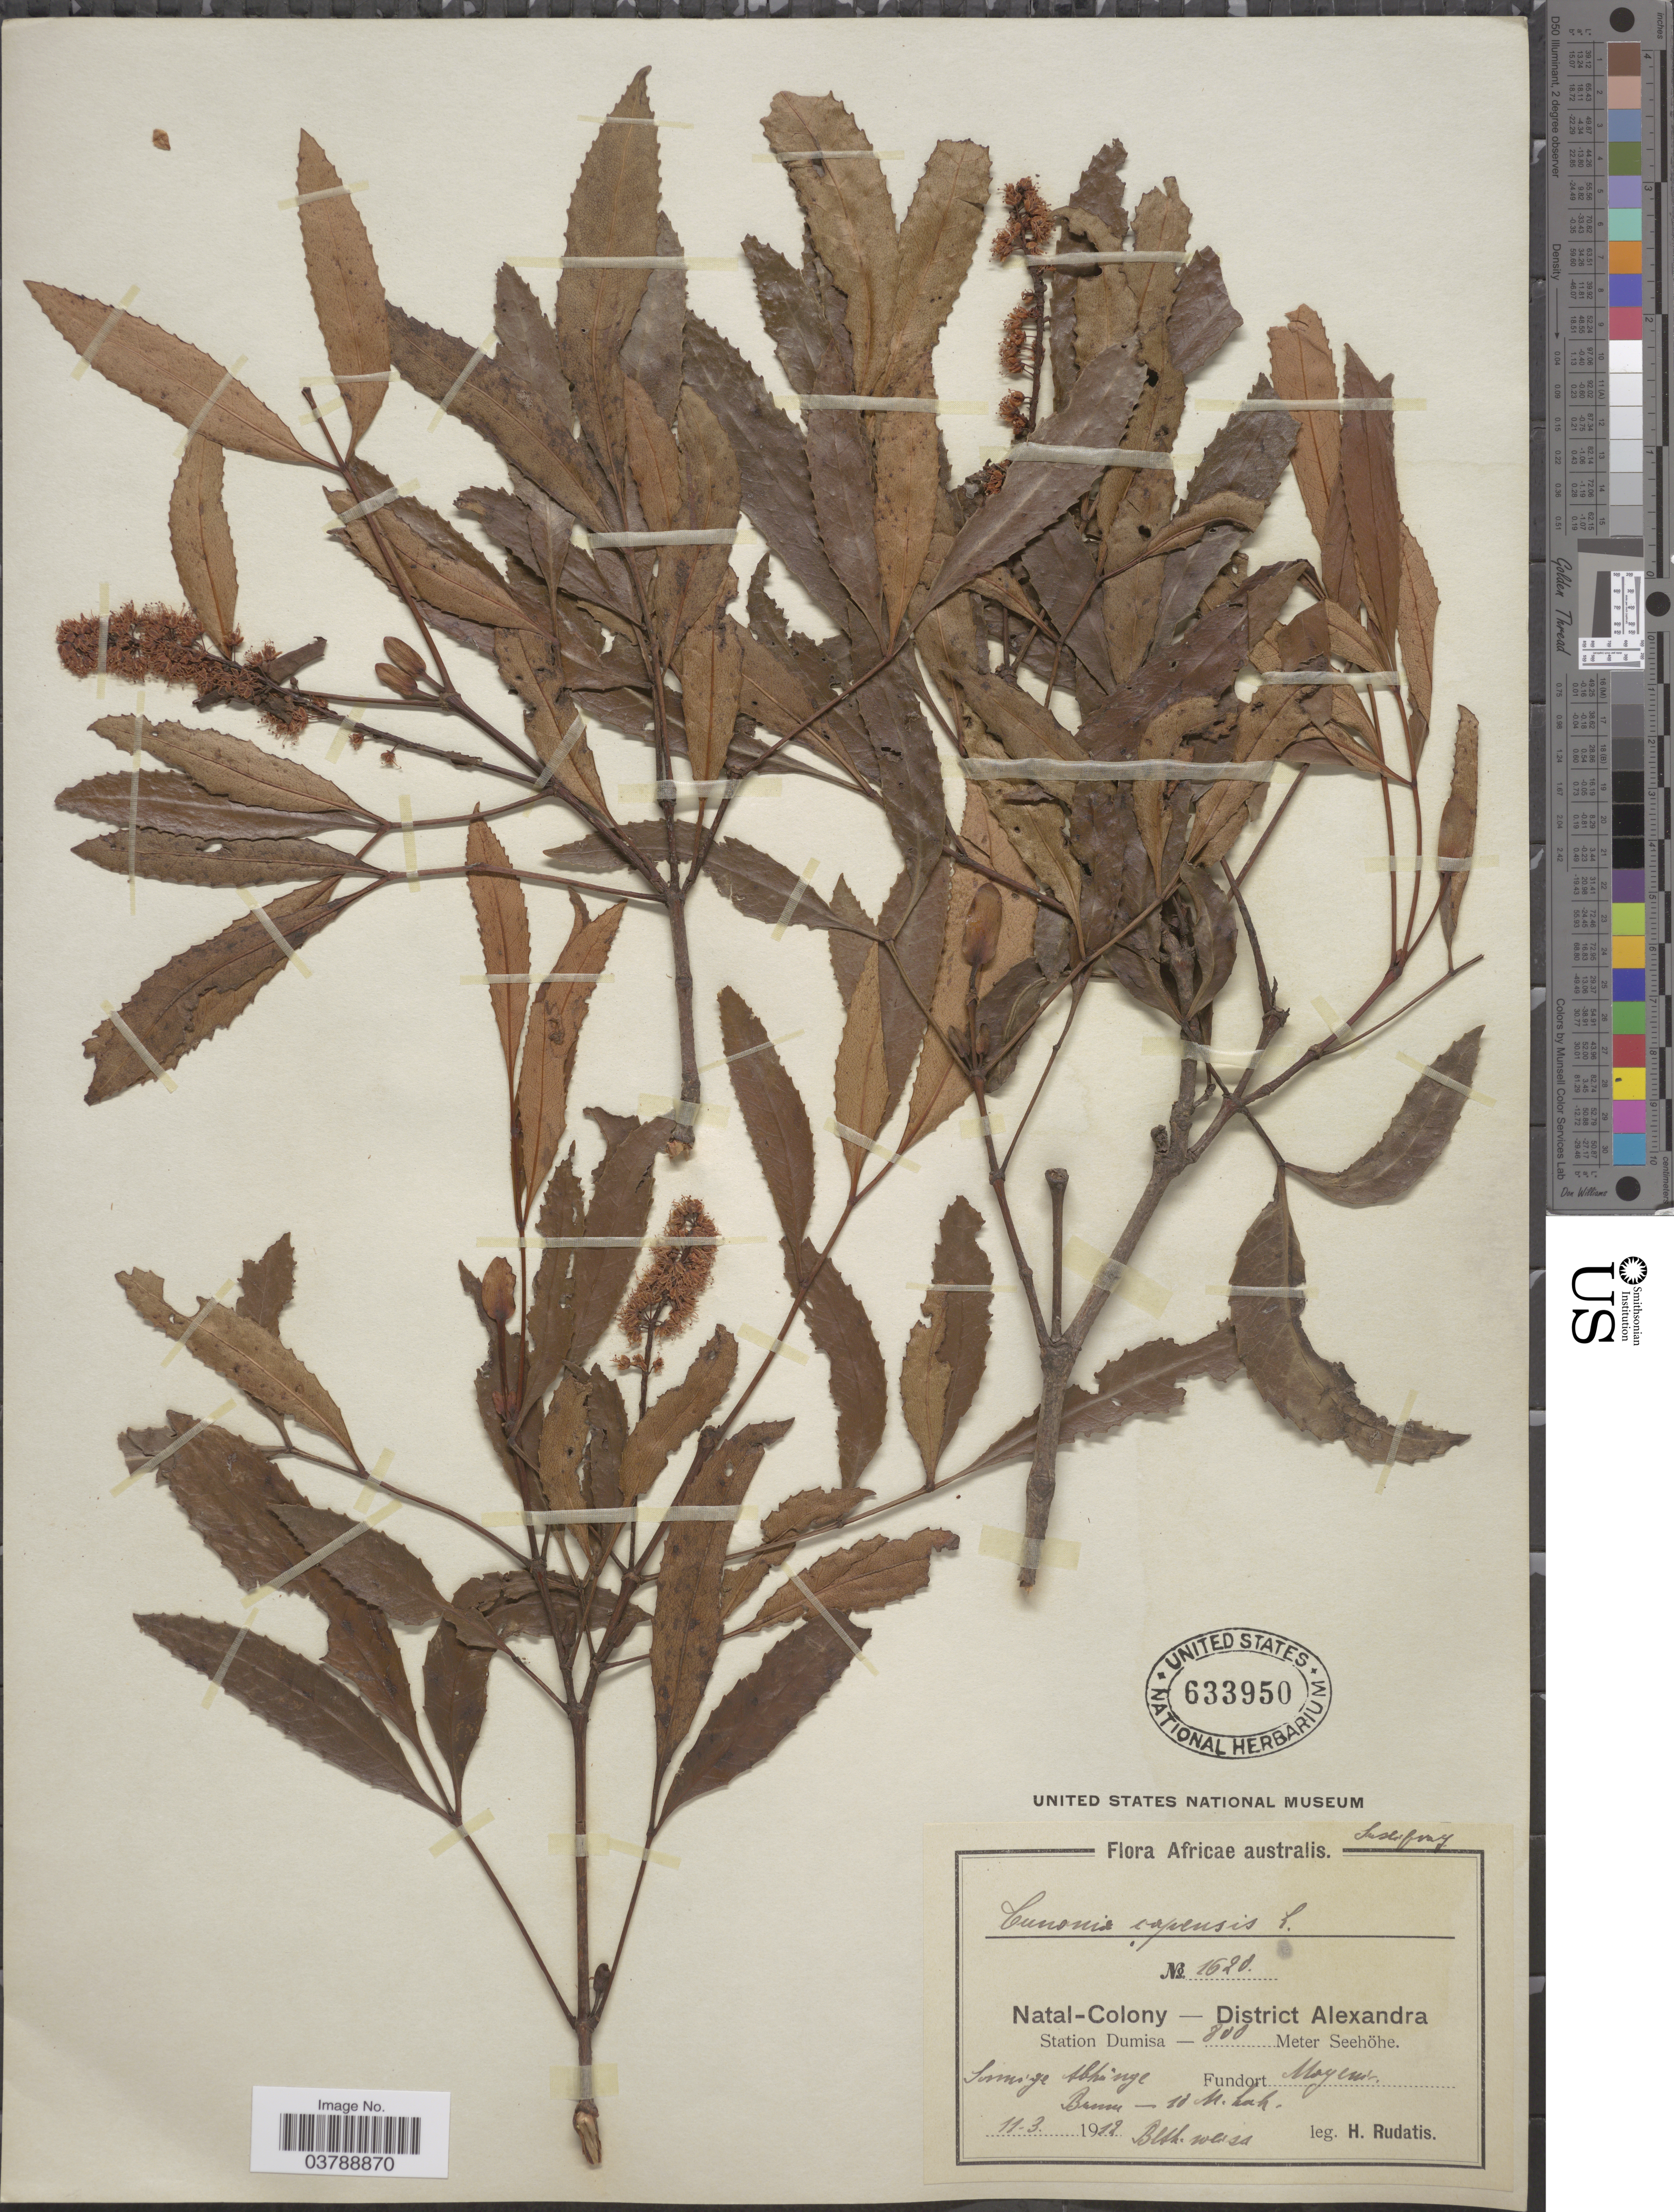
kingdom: Plantae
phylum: Tracheophyta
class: Magnoliopsida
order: Oxalidales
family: Cunoniaceae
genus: Cunonia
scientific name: Cunonia capensis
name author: L.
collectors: H. Rudatis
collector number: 1620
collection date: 1912-03-11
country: South Africa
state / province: KwaZulu-Natal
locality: Africae australis. Natal-Colony - District Alexandra. Station Dumisa. Moyeni.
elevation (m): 800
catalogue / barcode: US 633950